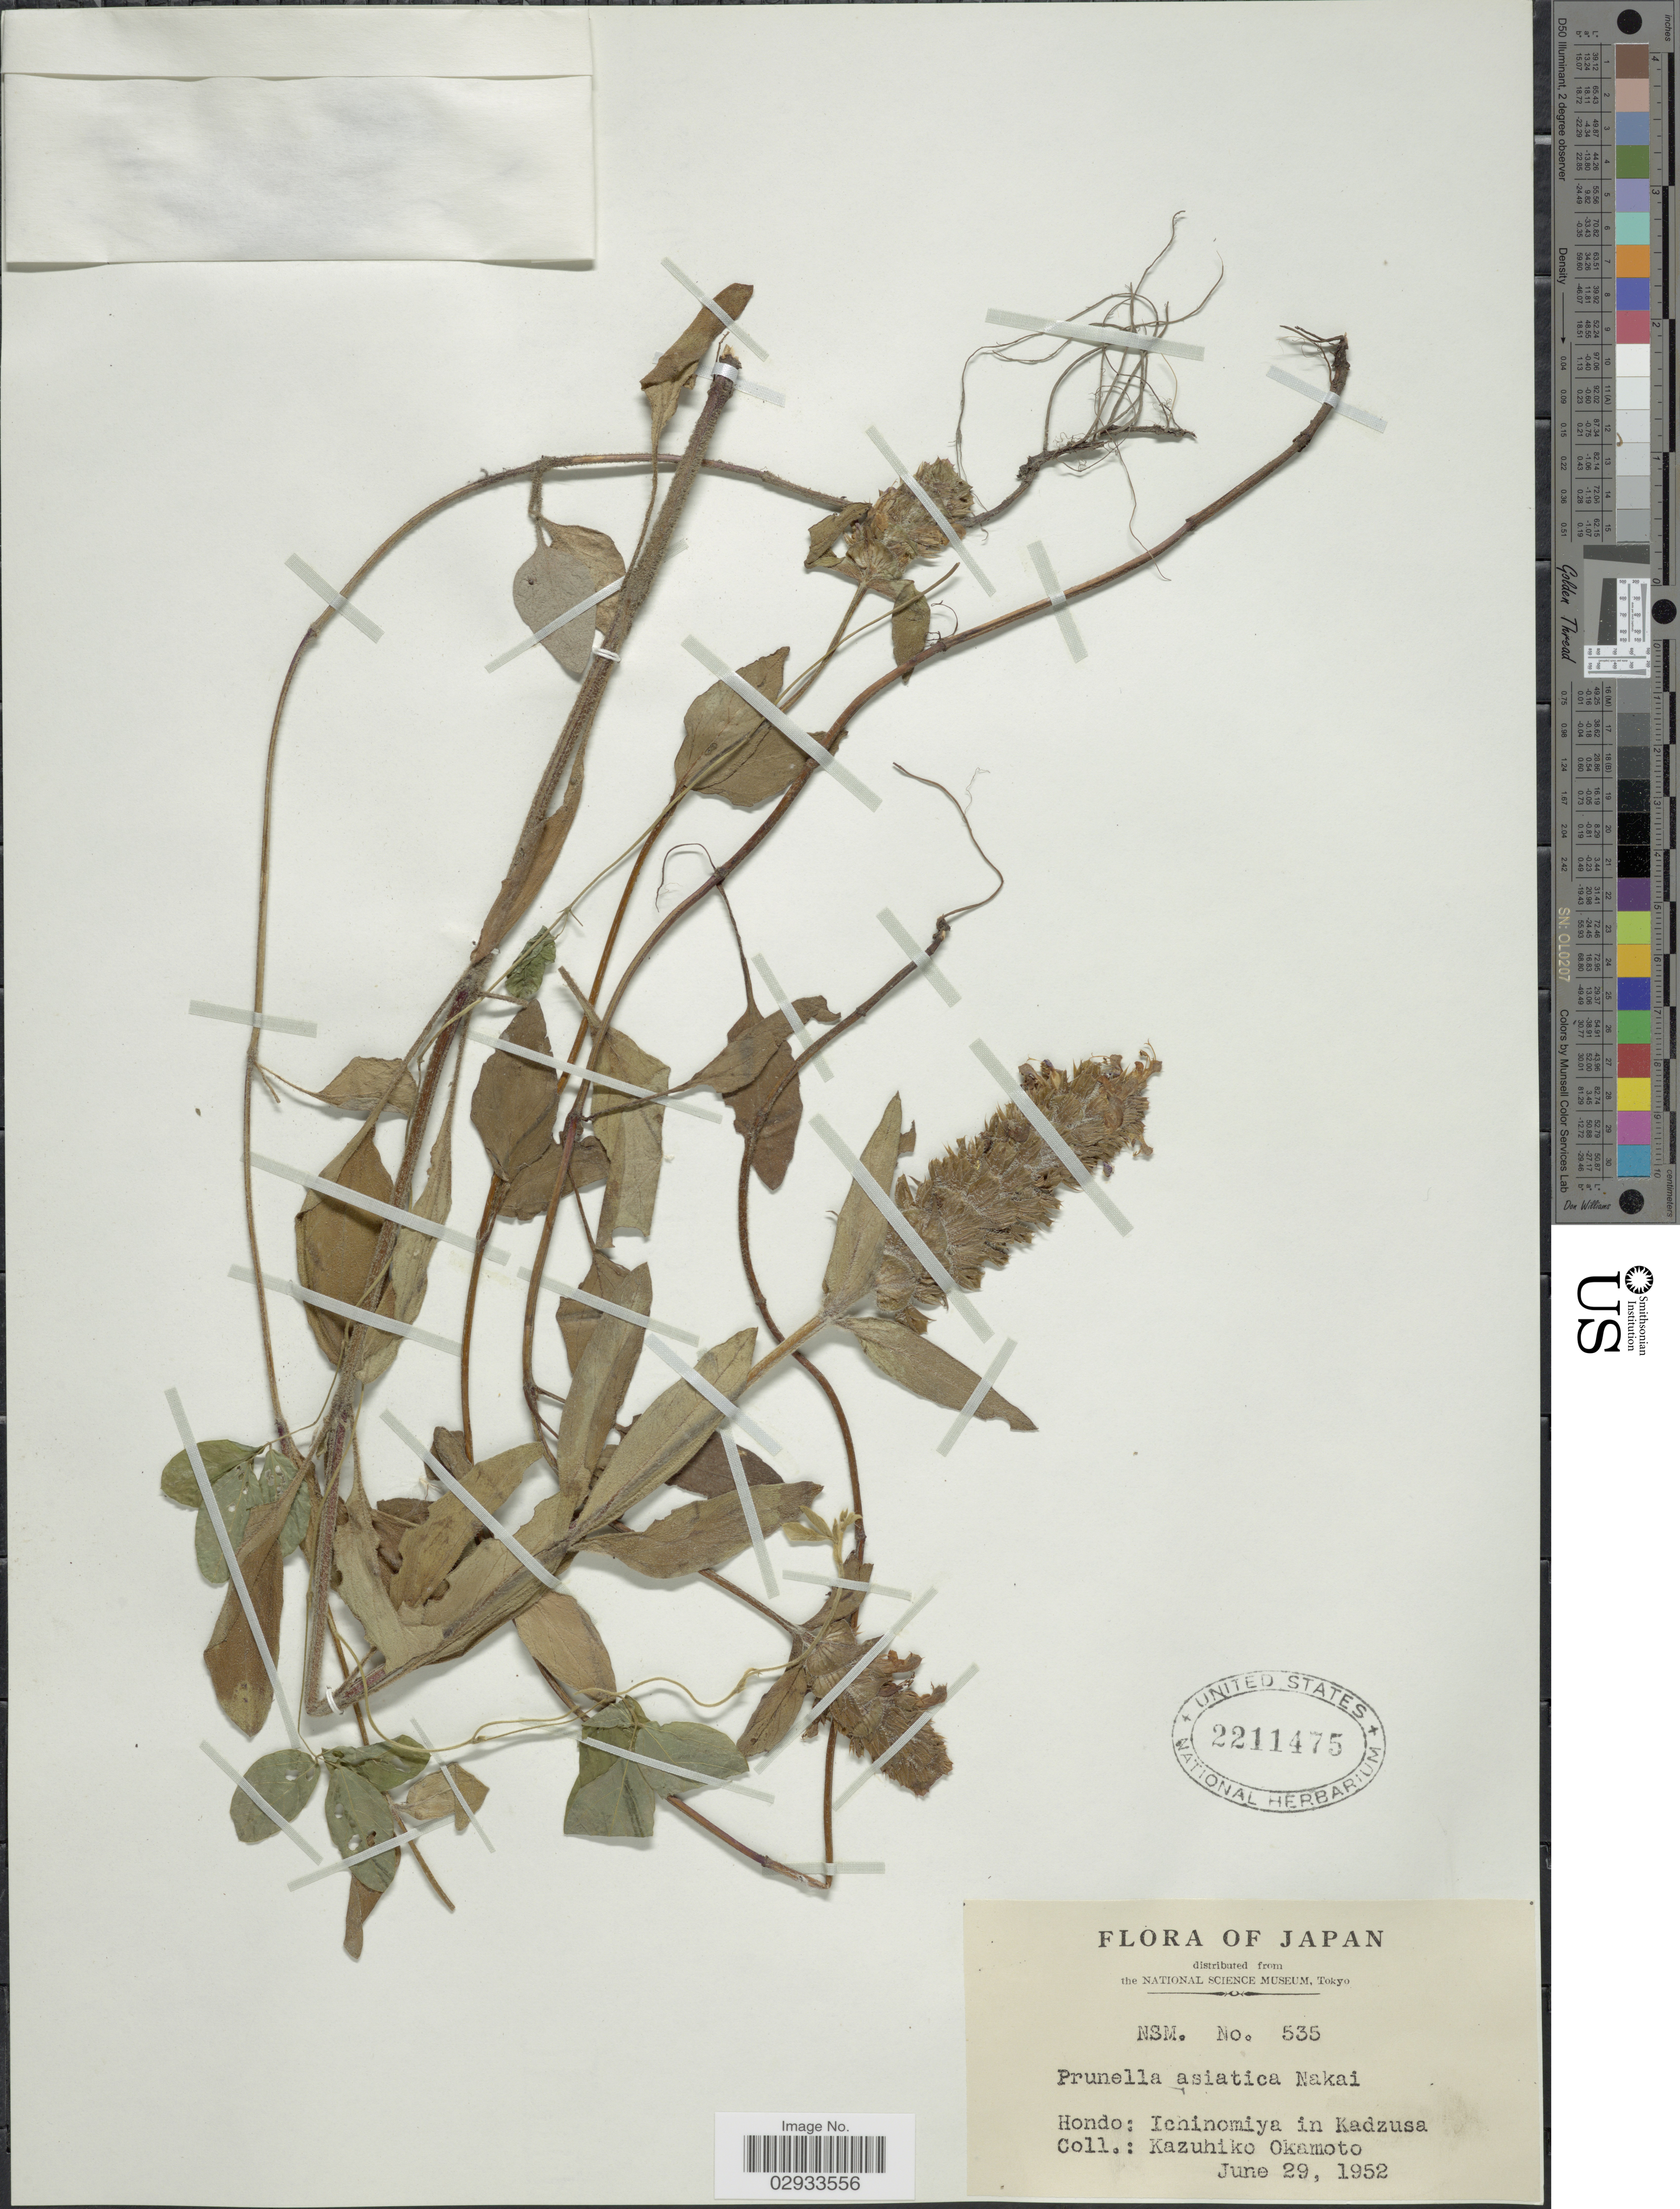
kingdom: Plantae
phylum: Tracheophyta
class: Magnoliopsida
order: Lamiales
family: Lamiaceae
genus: Prunella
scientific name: Prunella vulgaris subsp. asiatica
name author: H. Hara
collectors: K. Okamoto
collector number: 535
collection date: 1952-06-29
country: Japan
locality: Hondo: Ichinomiya in Kadzusa.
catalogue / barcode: US 2211475